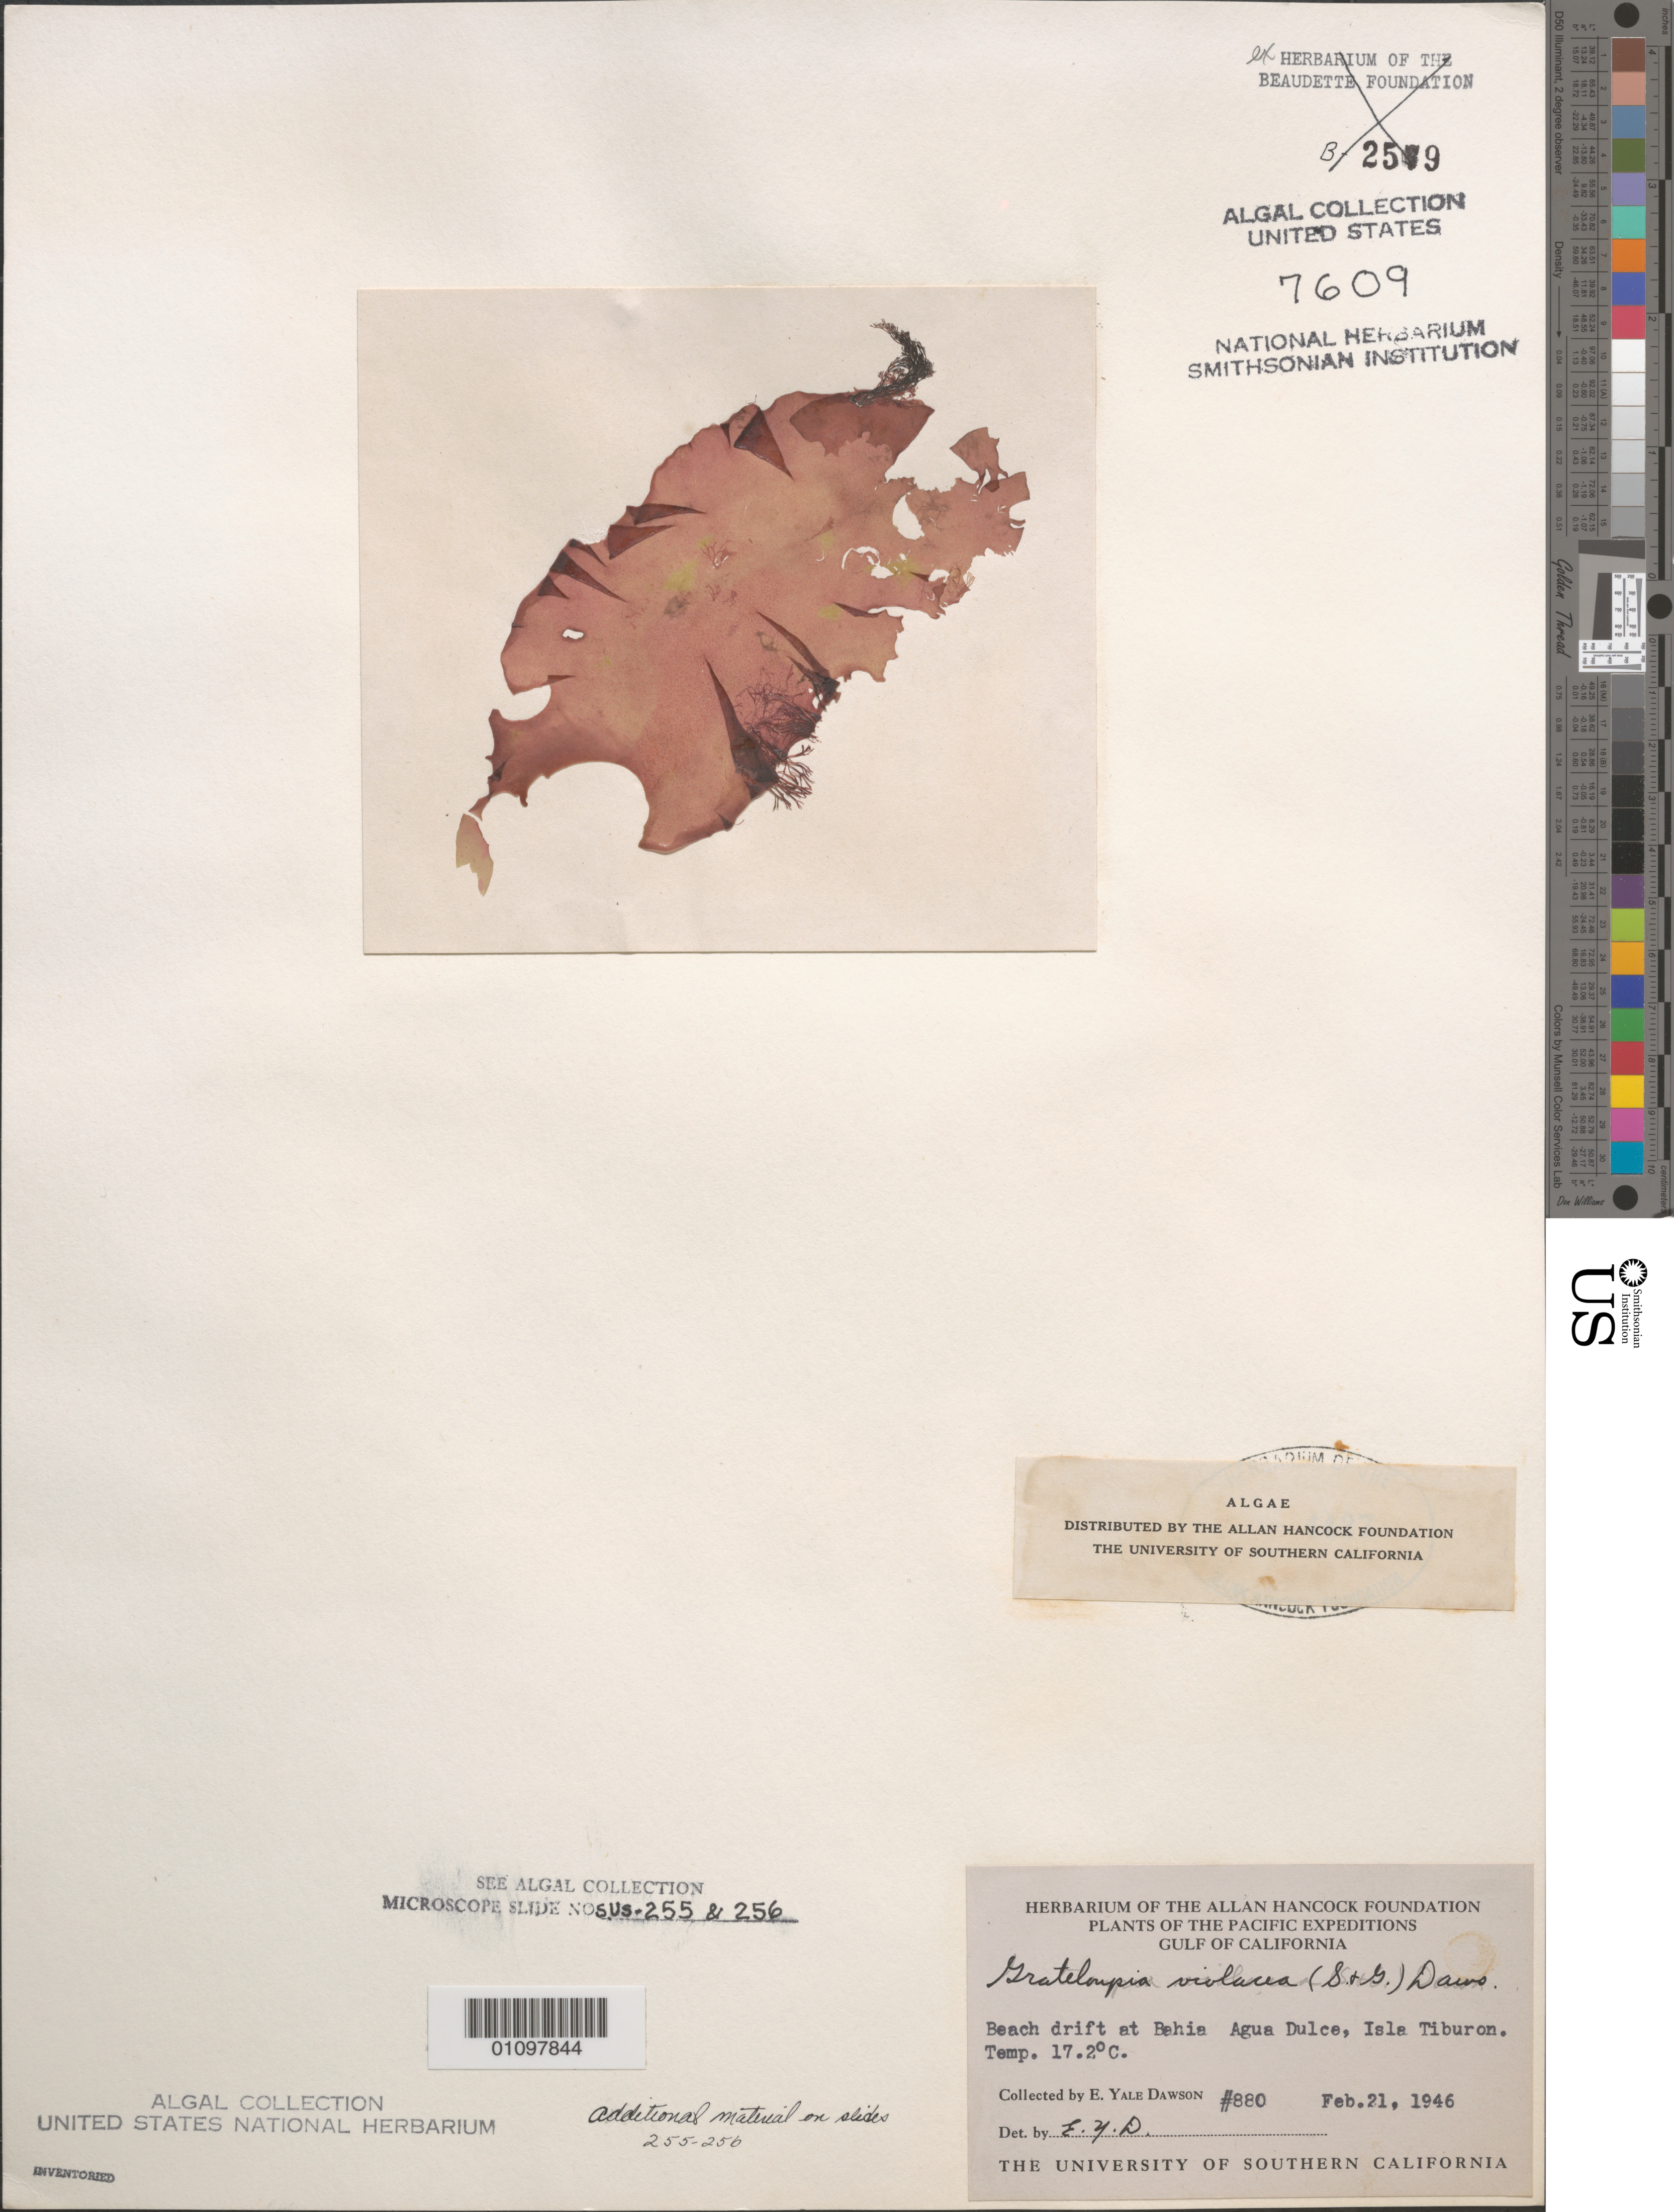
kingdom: Plantae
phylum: Rhodophyta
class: Florideophyceae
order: Halymeniales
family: Halymeniaceae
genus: Grateloupia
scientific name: Grateloupia violacea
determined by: Dawson, E. Y.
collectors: E. Y. Dawson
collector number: EYD 880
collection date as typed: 21 Feb 1946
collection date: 1946-02-21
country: Mexico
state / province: Sonora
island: Isla Tiburon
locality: Bahia Agua Dulce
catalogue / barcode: US 7609